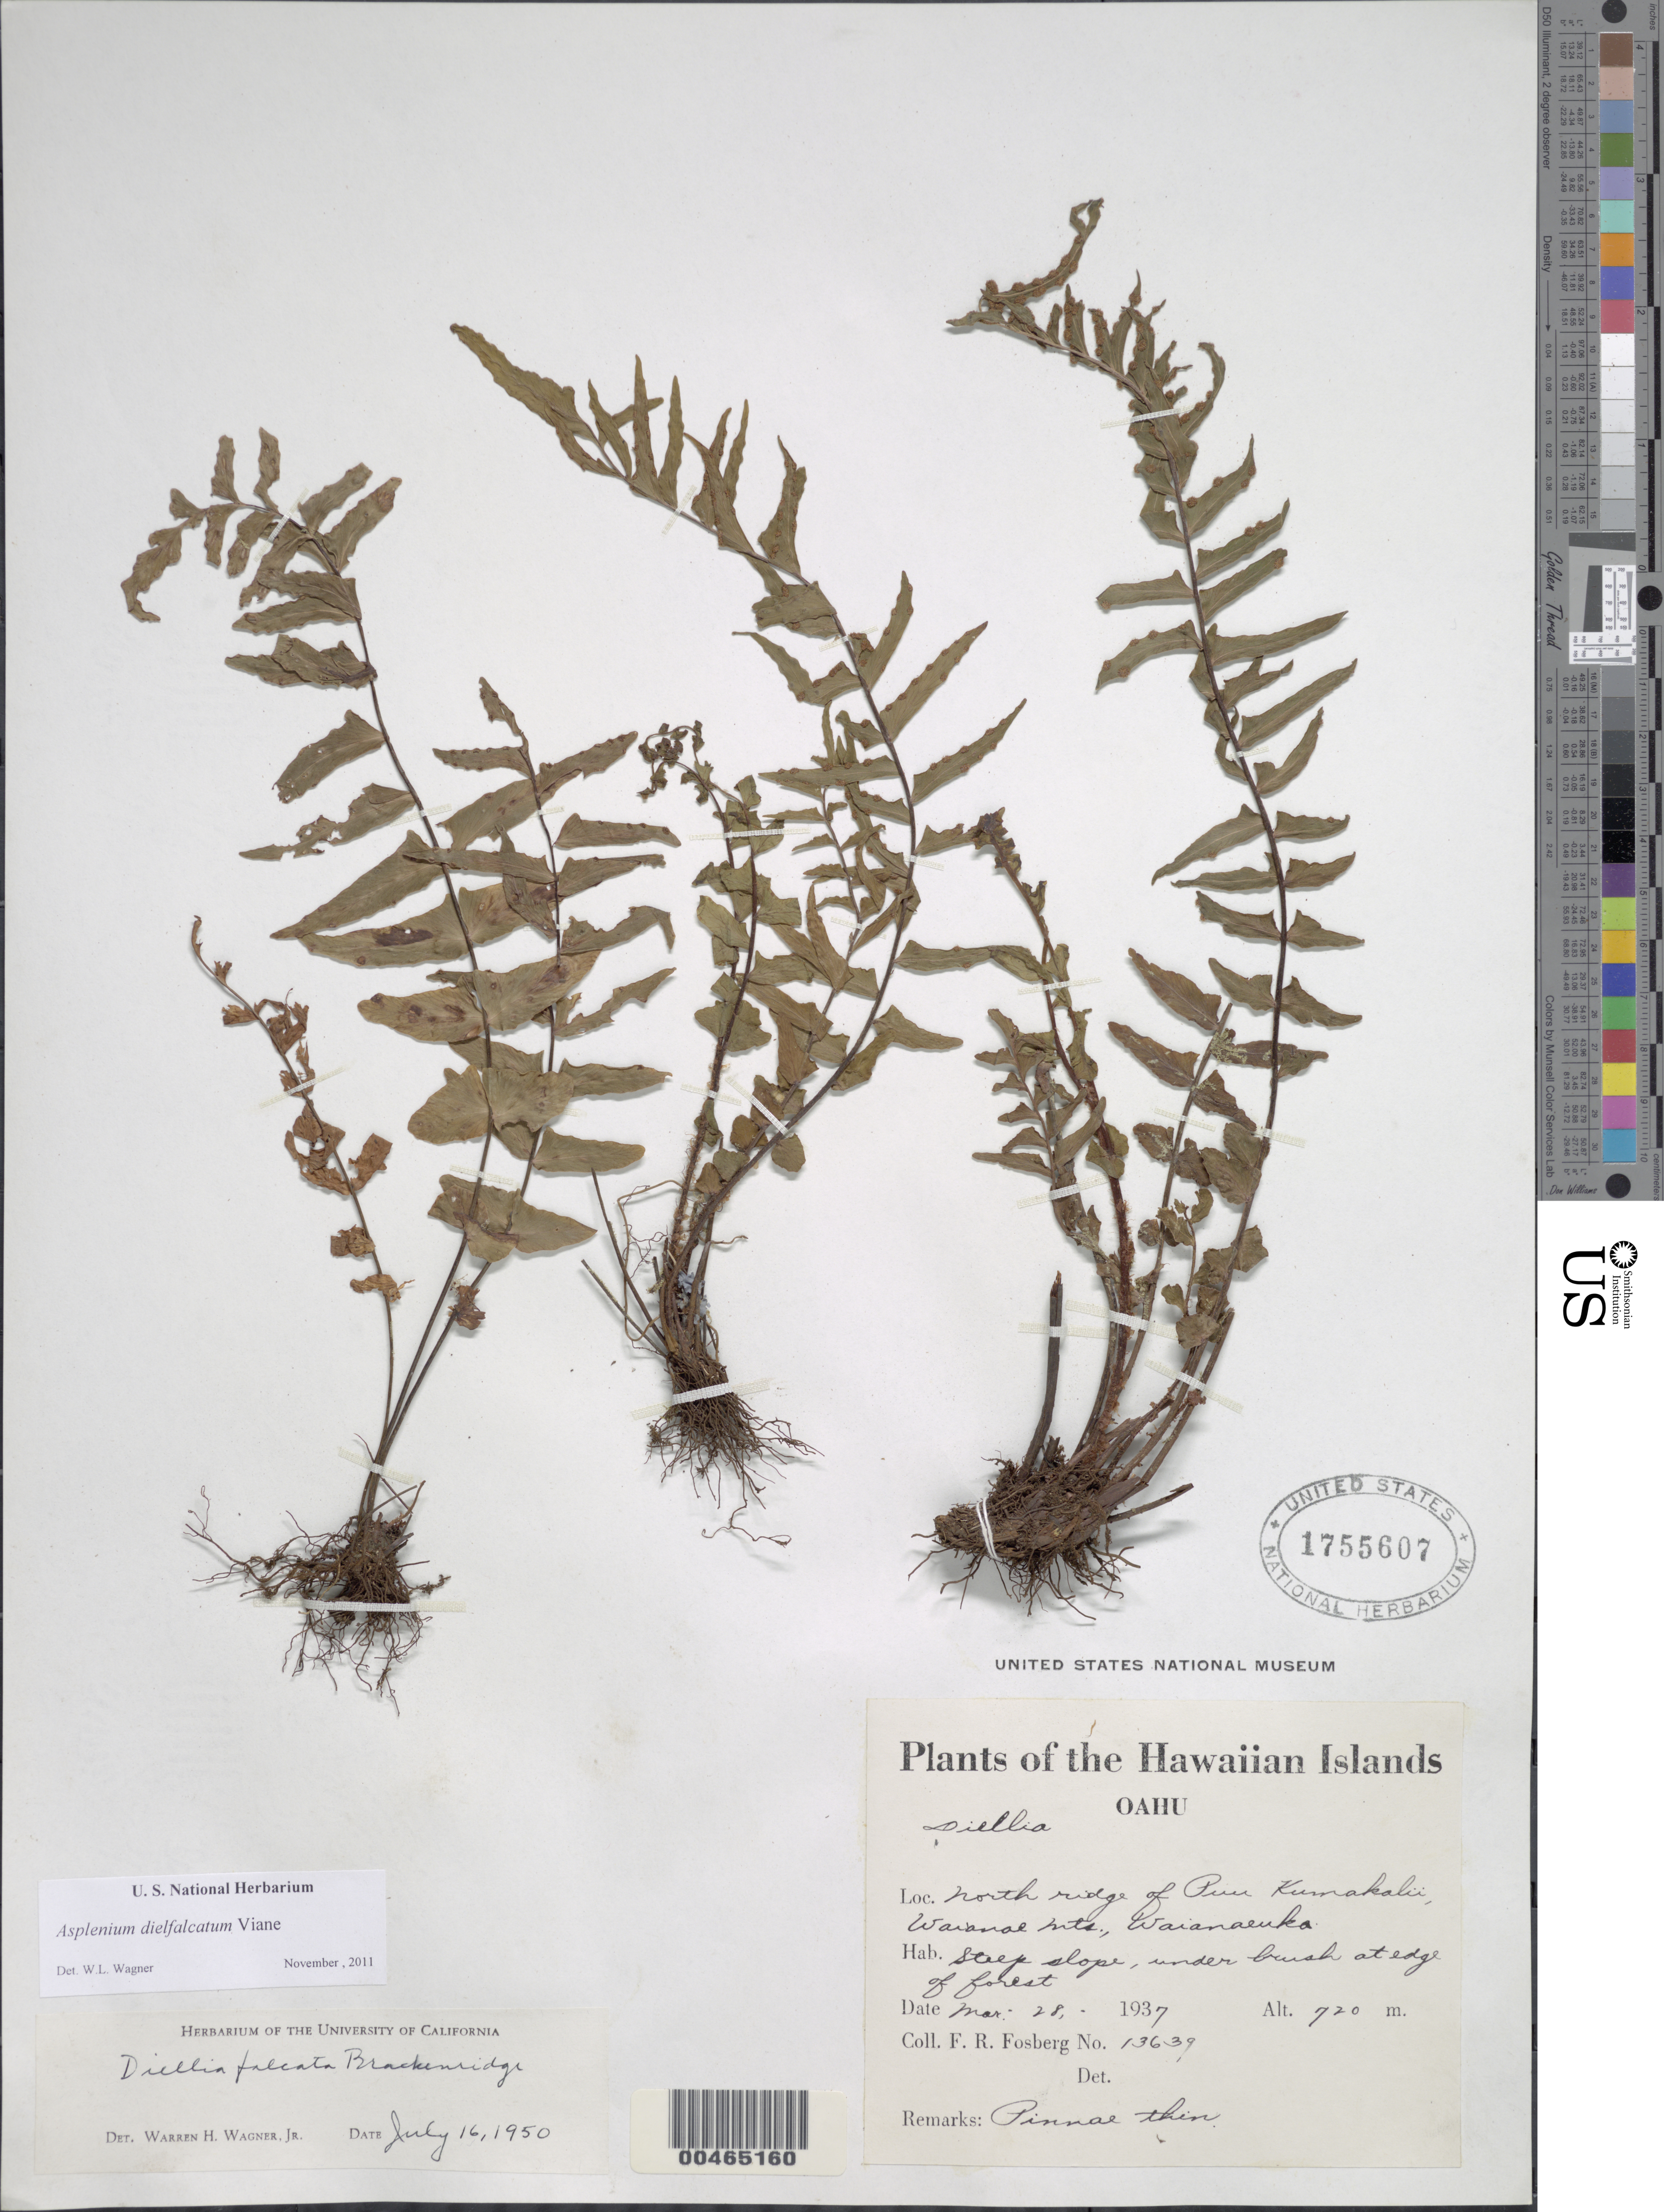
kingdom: Plantae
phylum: Tracheophyta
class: Polypodiopsida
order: Polypodiales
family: Aspleniaceae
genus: Asplenium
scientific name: Asplenium dielfalcatum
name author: Viane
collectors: F. R. Fosberg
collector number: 13639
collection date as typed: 28 Mar 1937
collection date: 1937-03-28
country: United States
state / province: Hawaii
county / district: Honolulu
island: Oahu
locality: N ridge of Puu Kumakalii, Waianae Mountains, Waianaeuka, Oahu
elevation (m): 720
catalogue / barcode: US 1755607